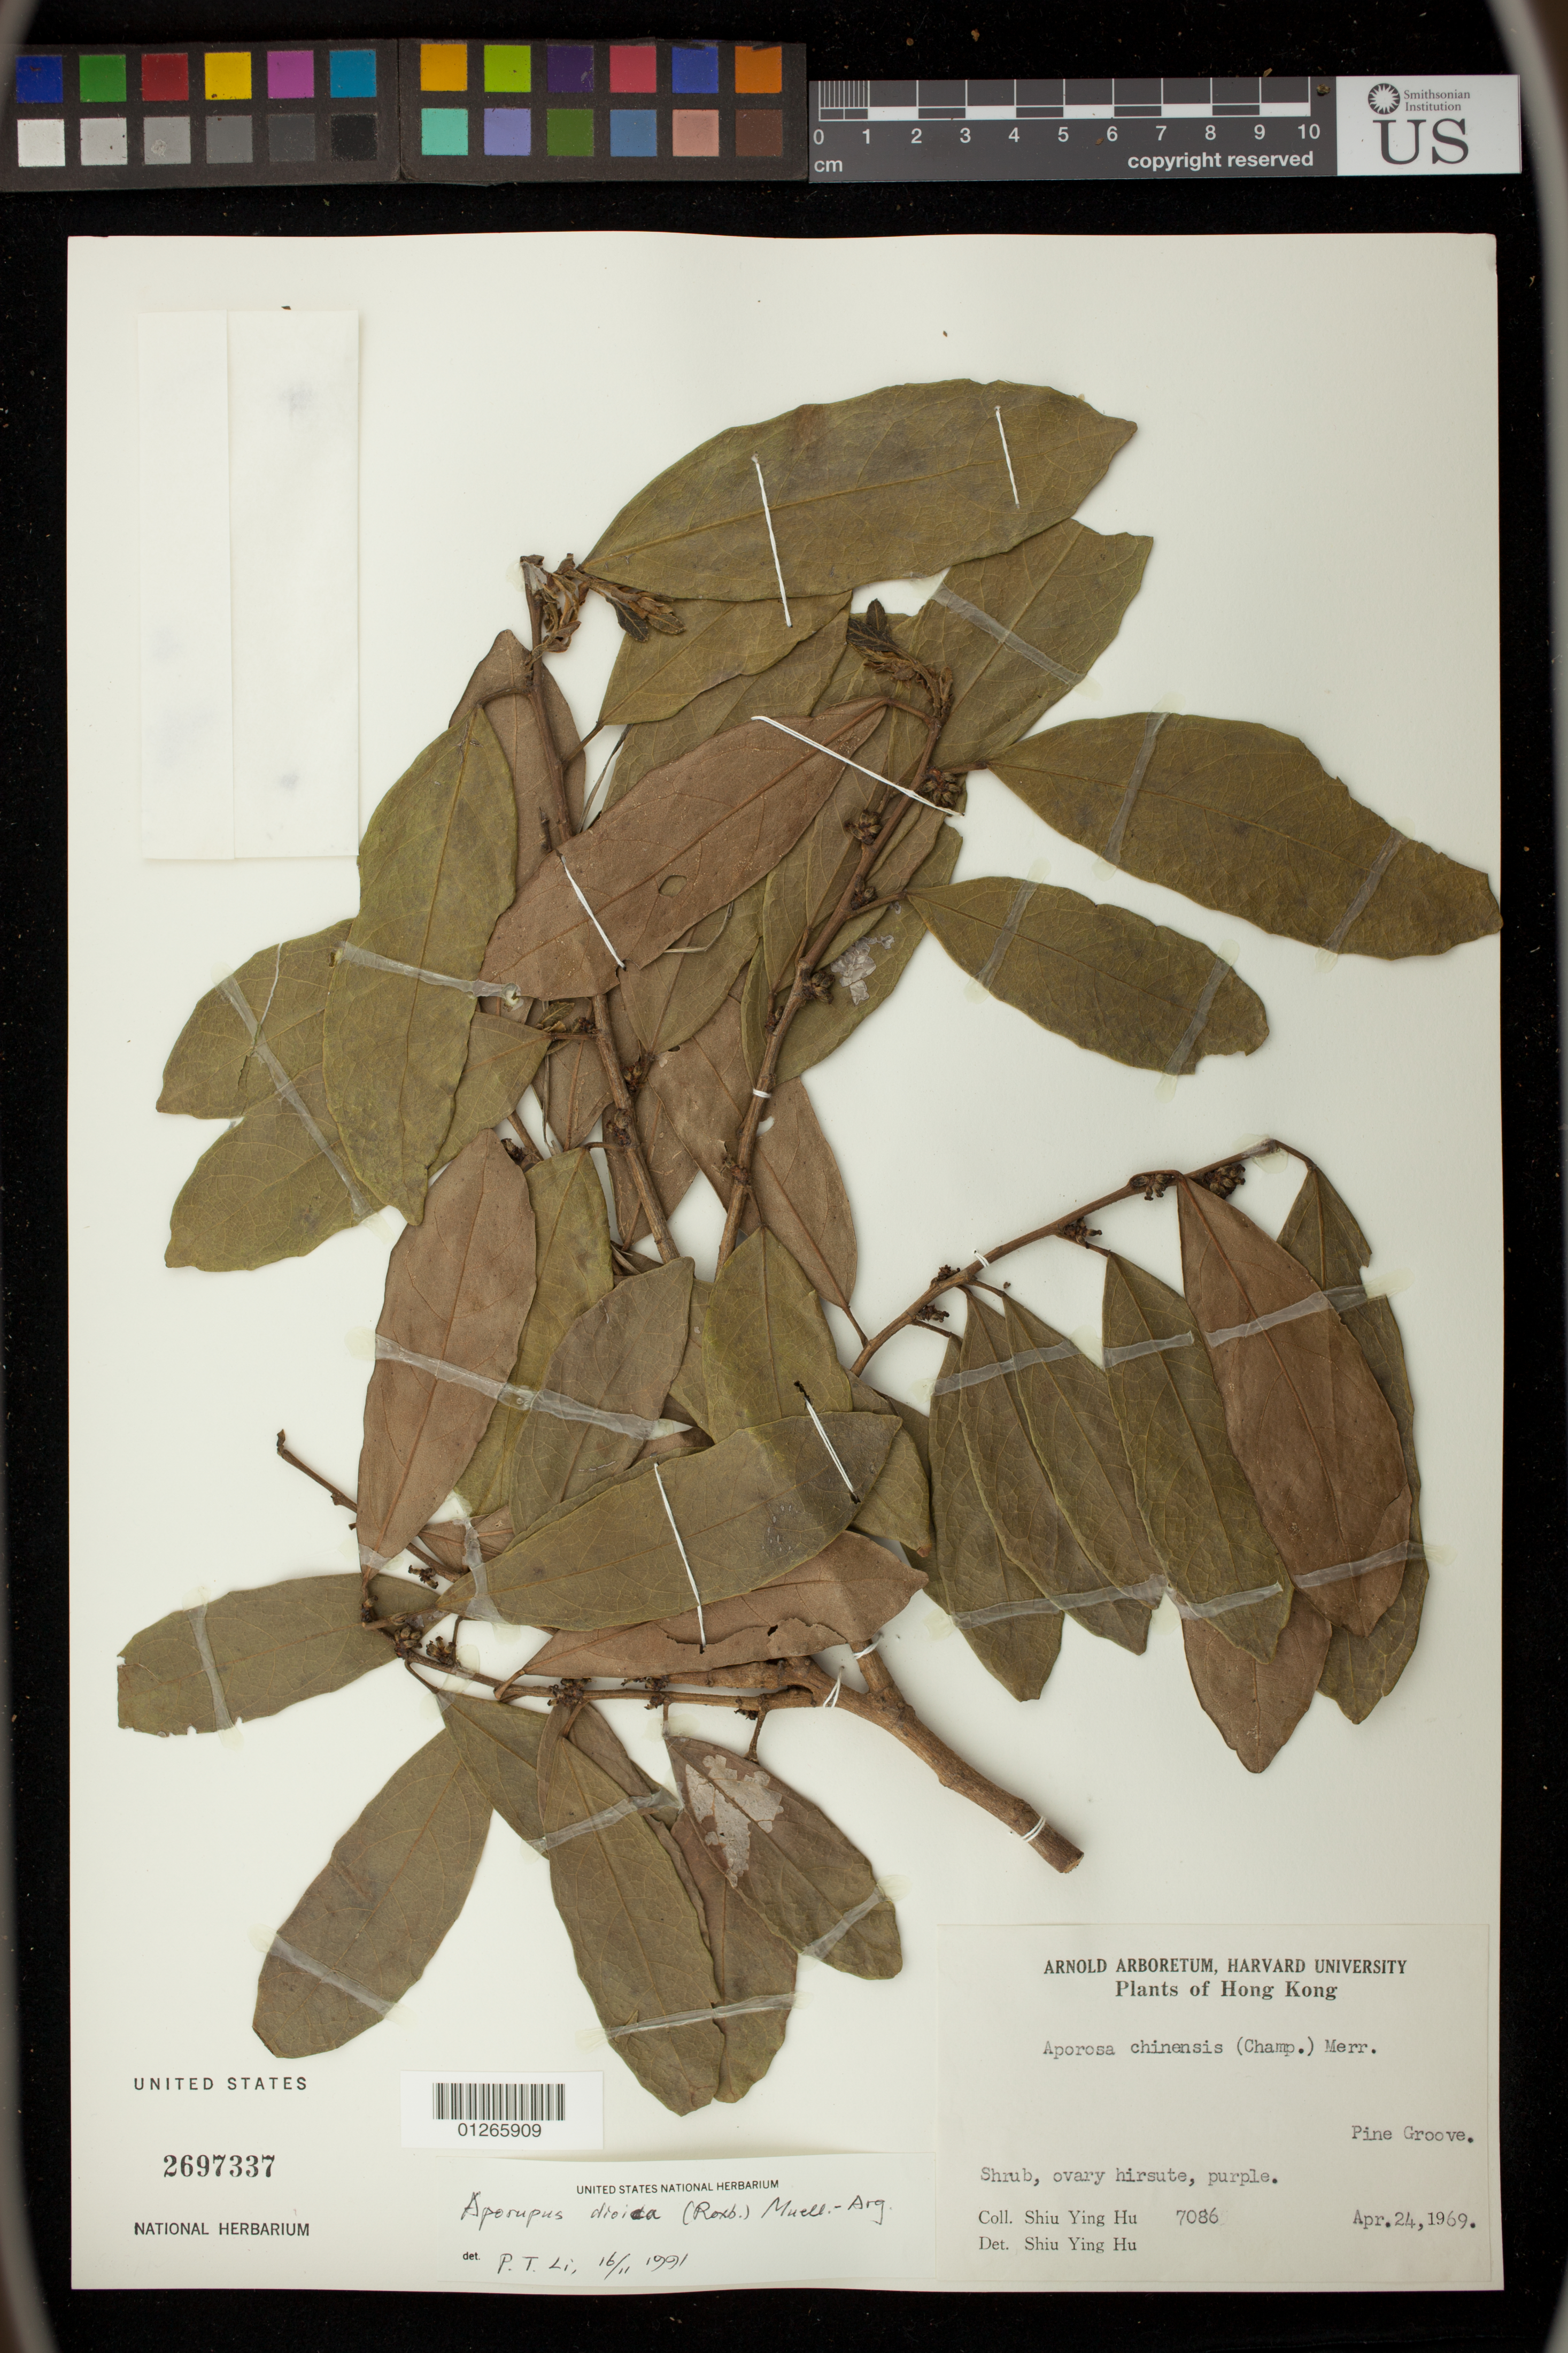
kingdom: Plantae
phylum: Tracheophyta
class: Magnoliopsida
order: Malpighiales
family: Phyllanthaceae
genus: Aporosa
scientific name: Aporosa octandra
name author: (Buch.-Ham. & D. Don) Vickery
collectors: Y. Shiu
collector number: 7086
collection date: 1969-04-24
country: China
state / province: Hong Kong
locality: Pine Groove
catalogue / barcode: US 2697337